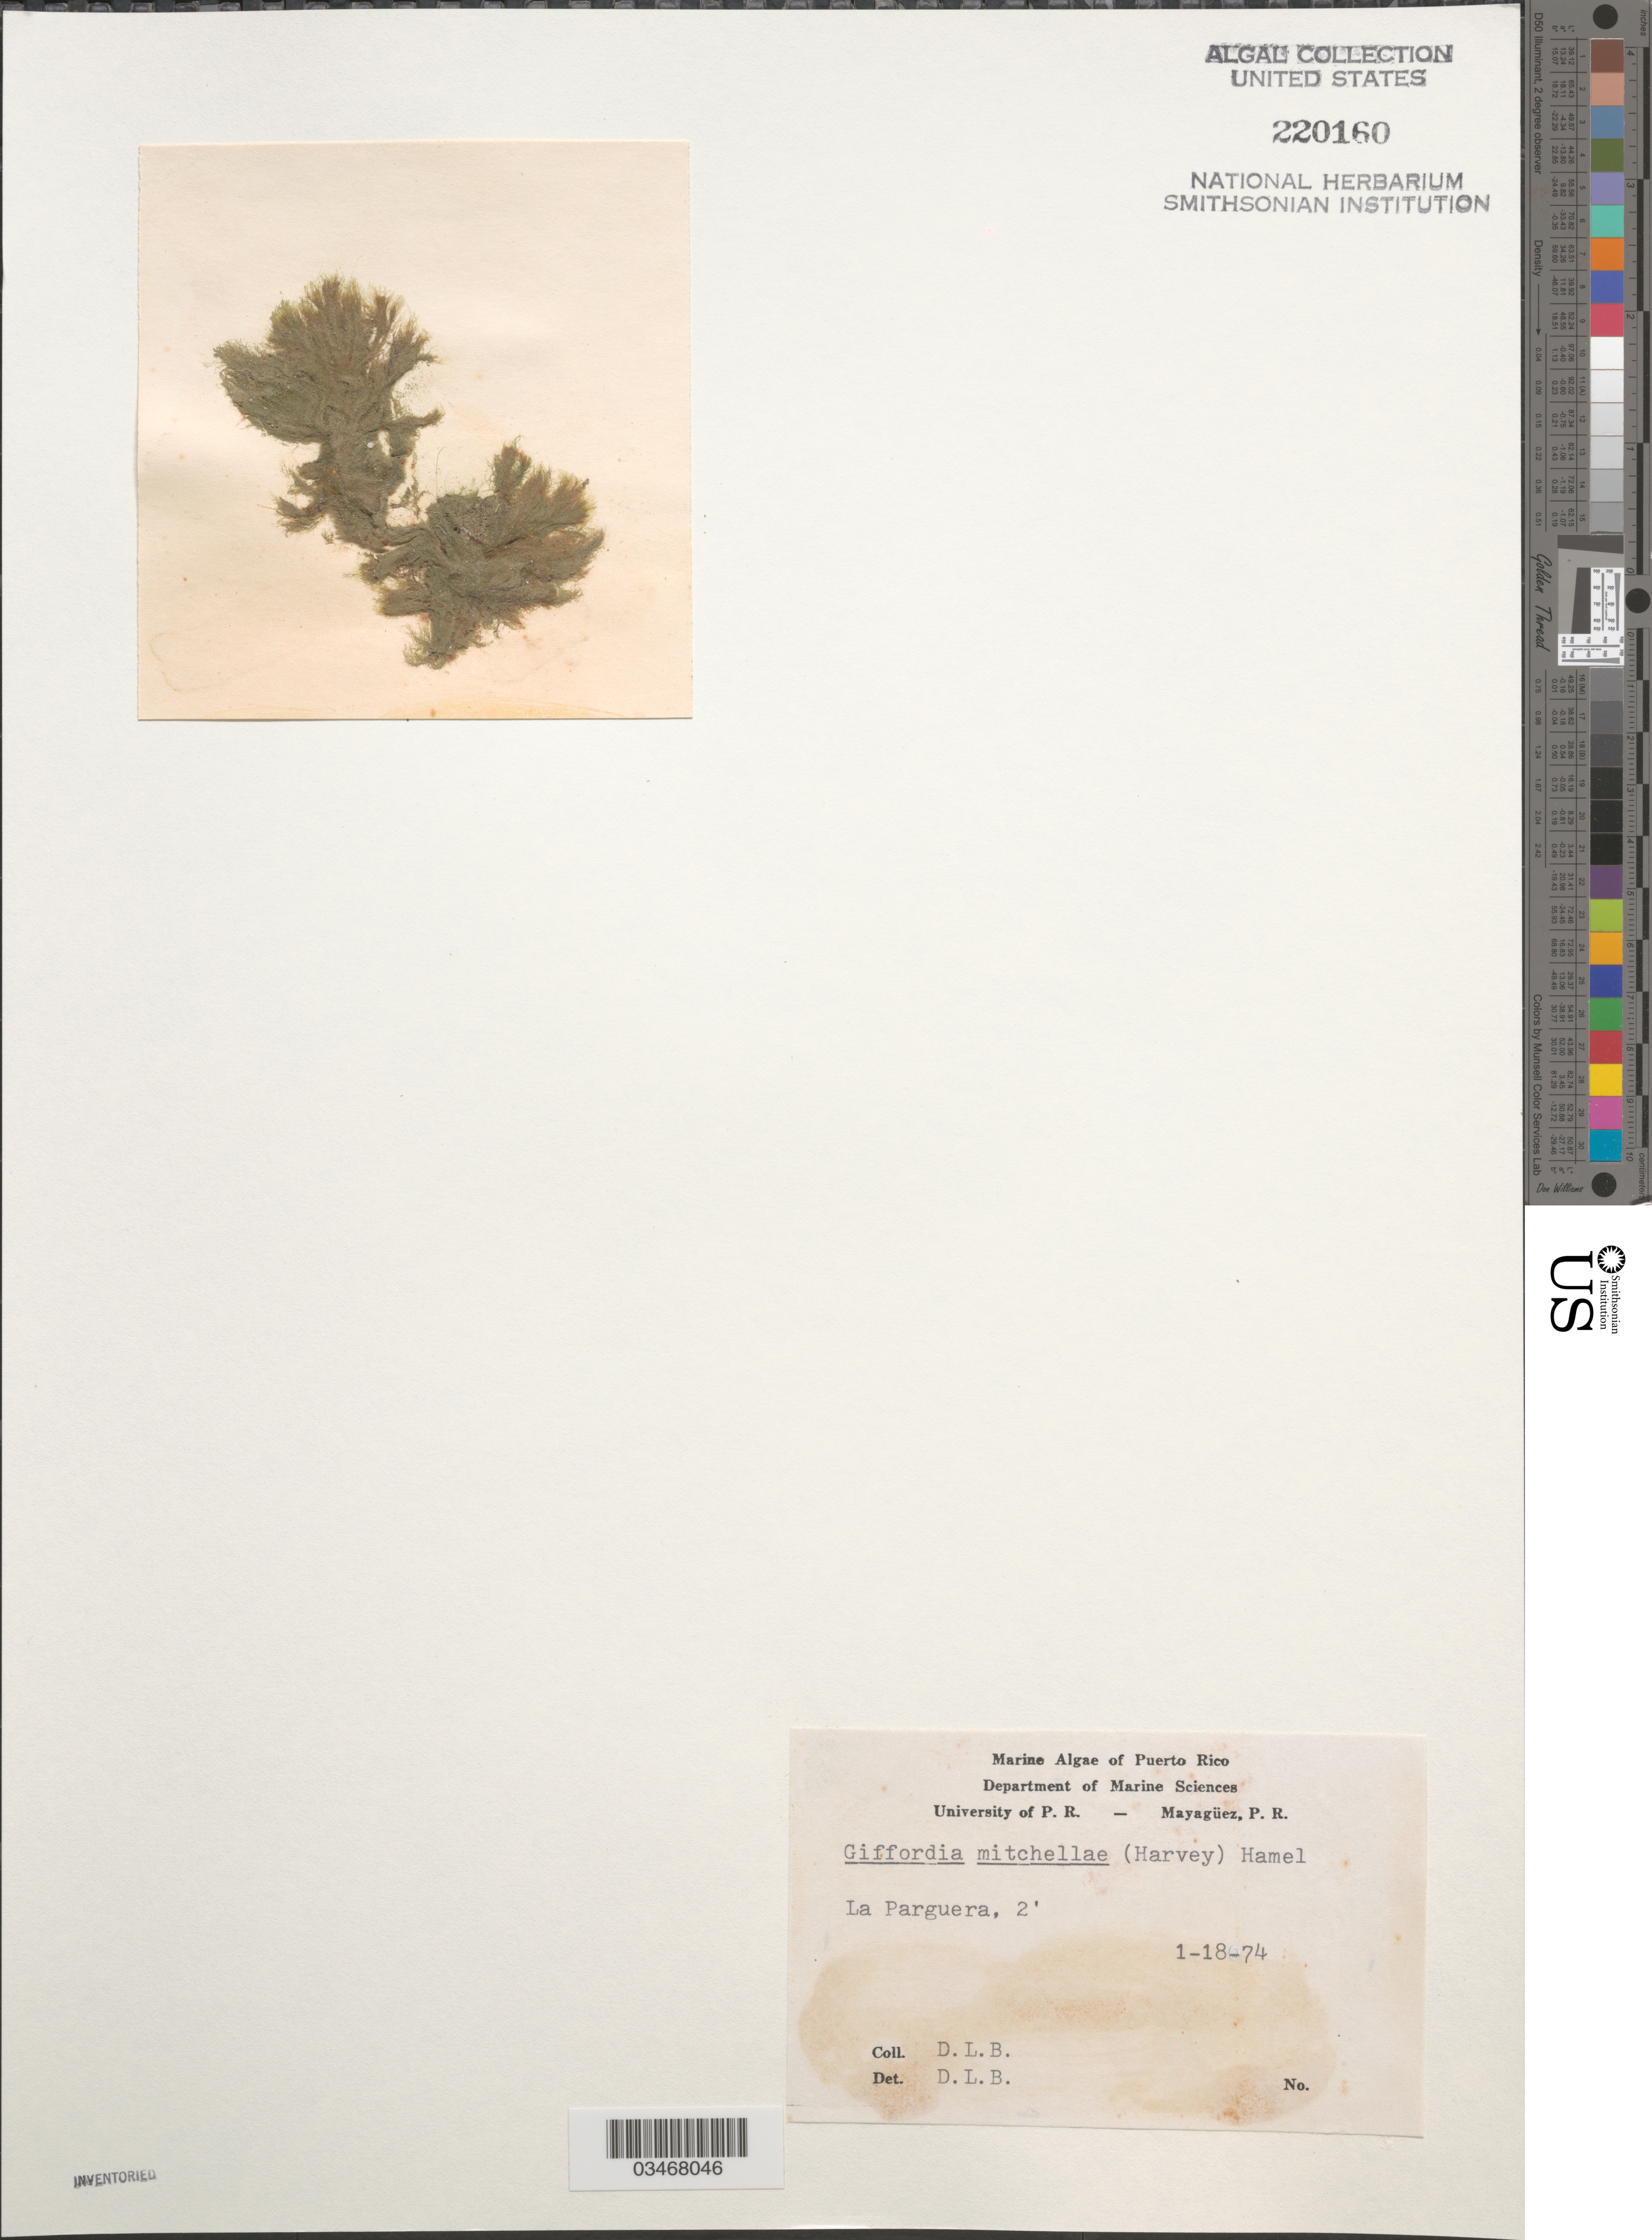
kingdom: Chromista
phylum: Ochrophyta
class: Phaeophyceae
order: Ectocarpales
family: Acinetosporaceae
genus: Giffordia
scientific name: Giffordia mitchelliae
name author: (Harv.) G. Hamel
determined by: Ballantine, D. L.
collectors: D.L. Ballantine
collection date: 1974-01-18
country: Puerto Rico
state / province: Lajas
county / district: La Parguera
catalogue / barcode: US 220160